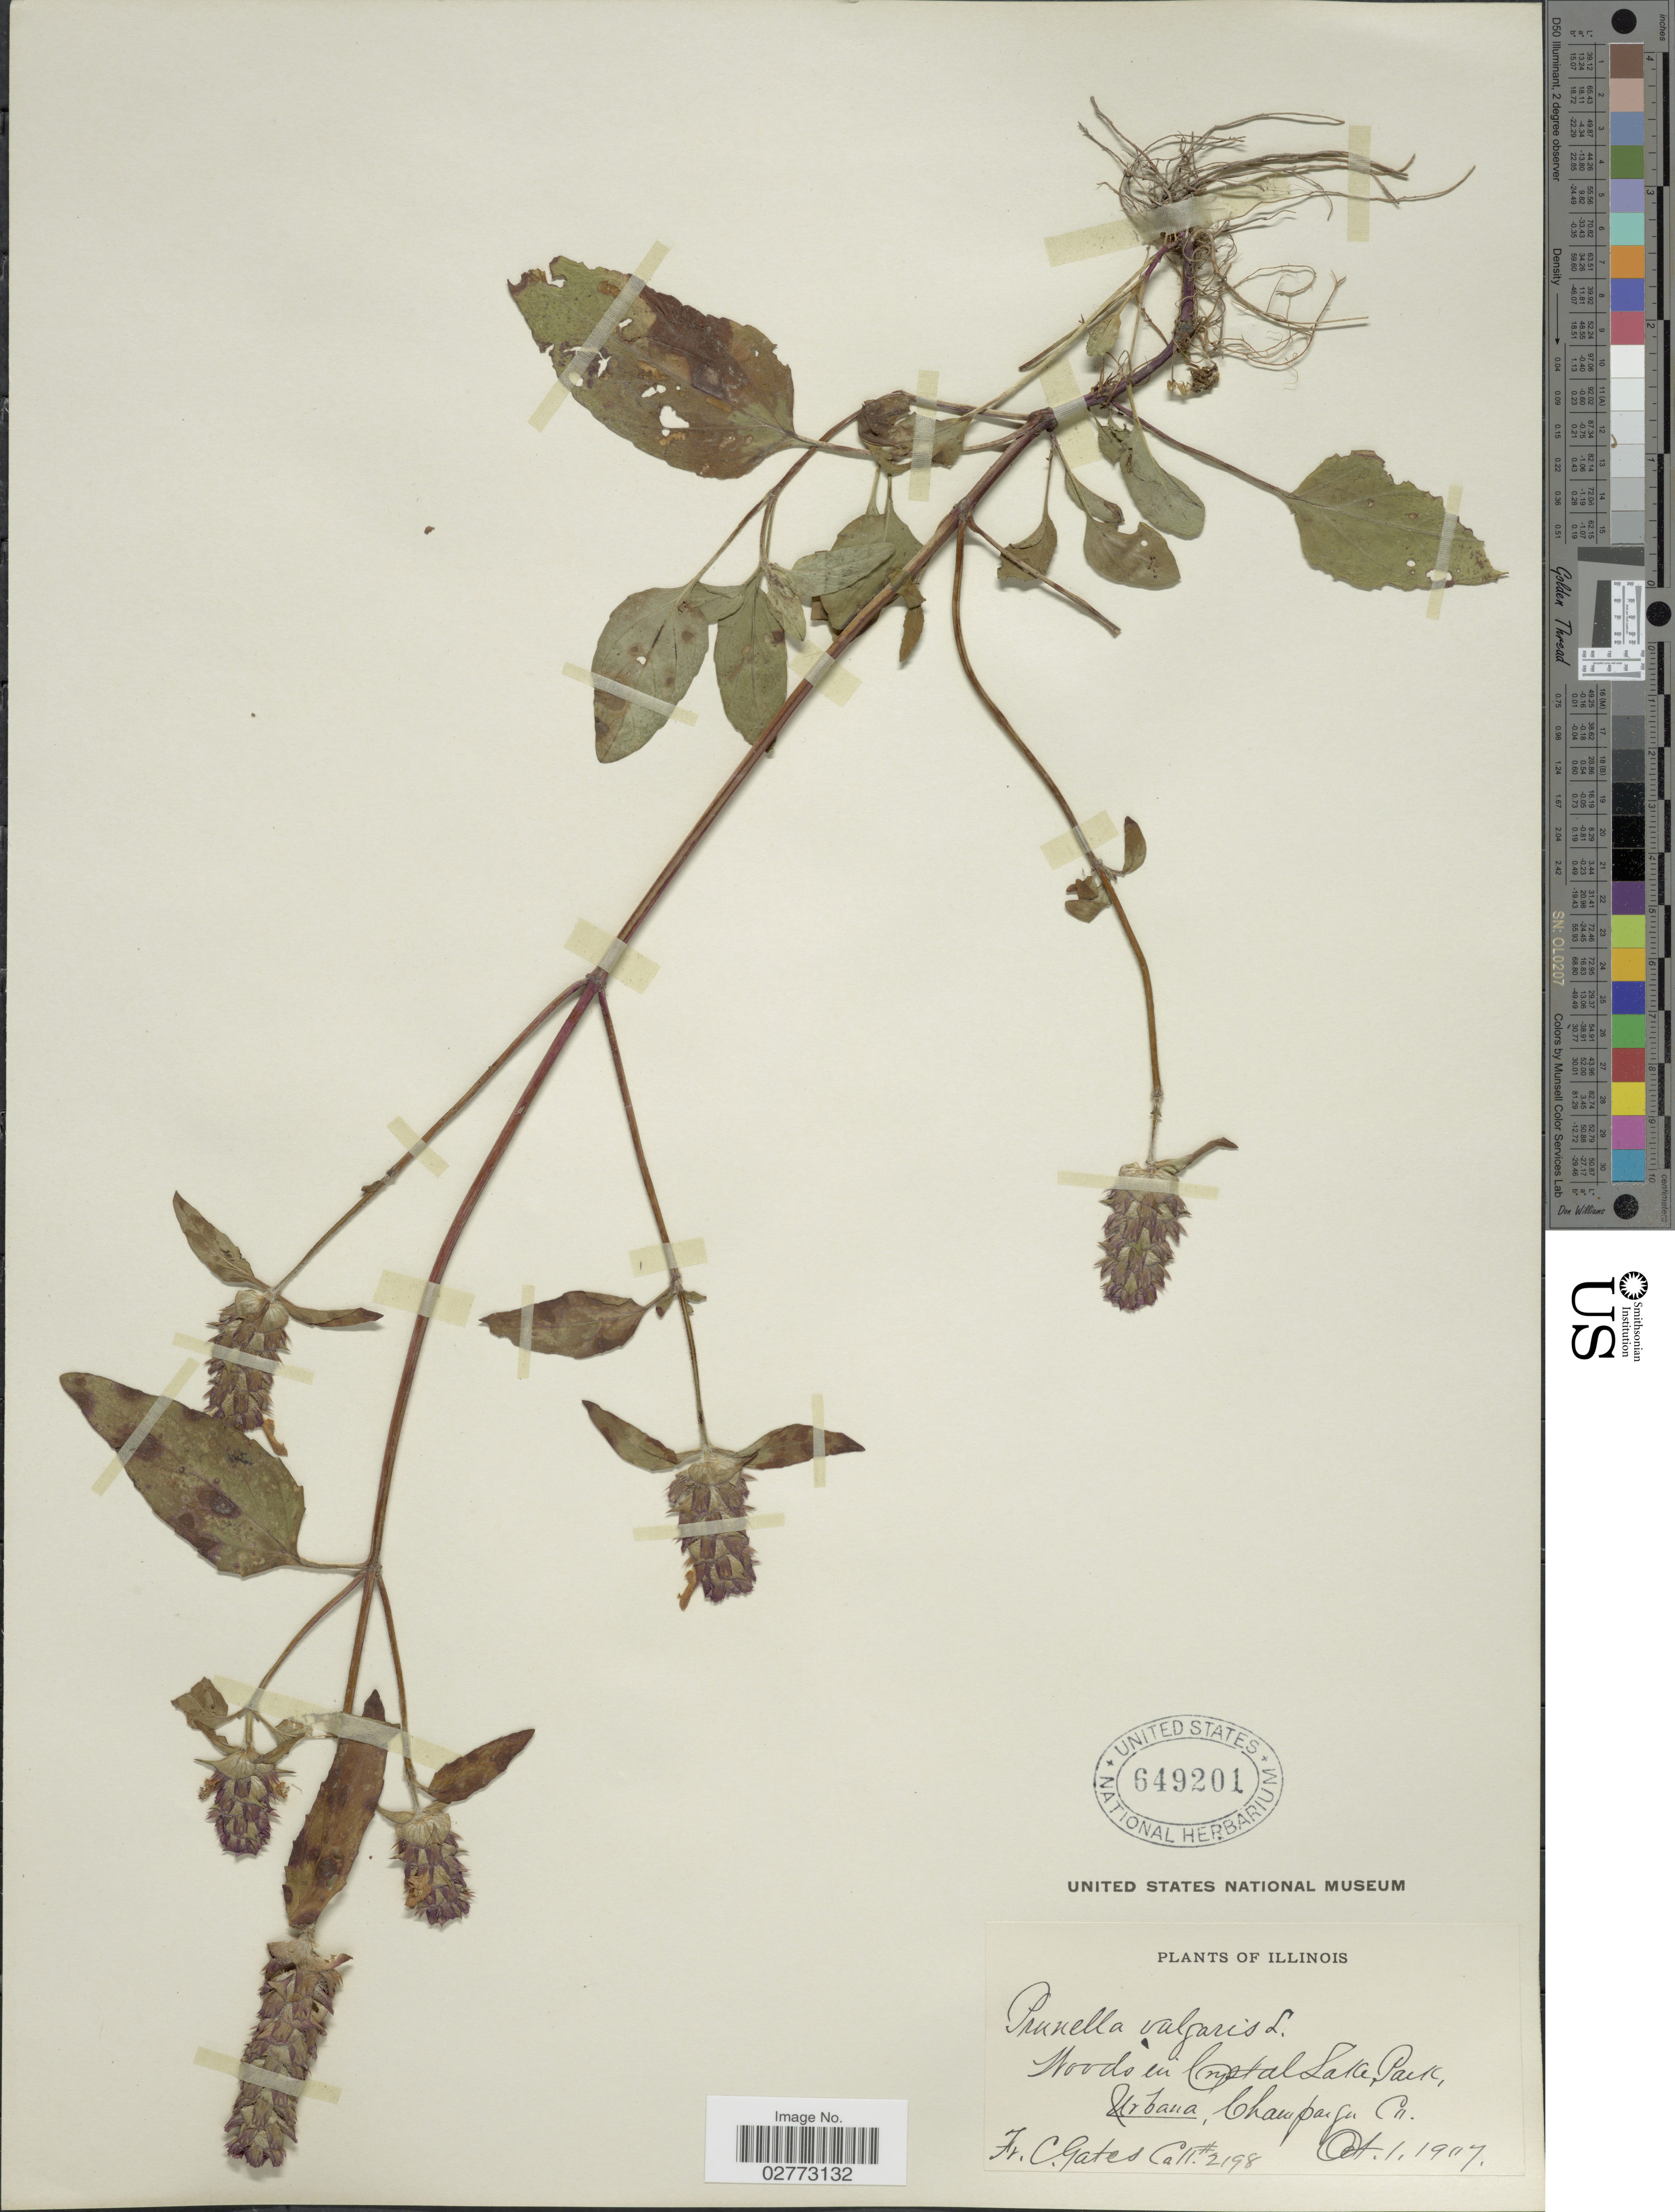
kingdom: Plantae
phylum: Tracheophyta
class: Magnoliopsida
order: Lamiales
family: Lamiaceae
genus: Prunella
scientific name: Prunella vulgaris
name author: L.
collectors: F. C. Gates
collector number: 2198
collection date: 1907-10-01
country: United States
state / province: Illinois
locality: Woods in Crystal Lake Park, Urbana, Champaign Co.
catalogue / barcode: US 649201